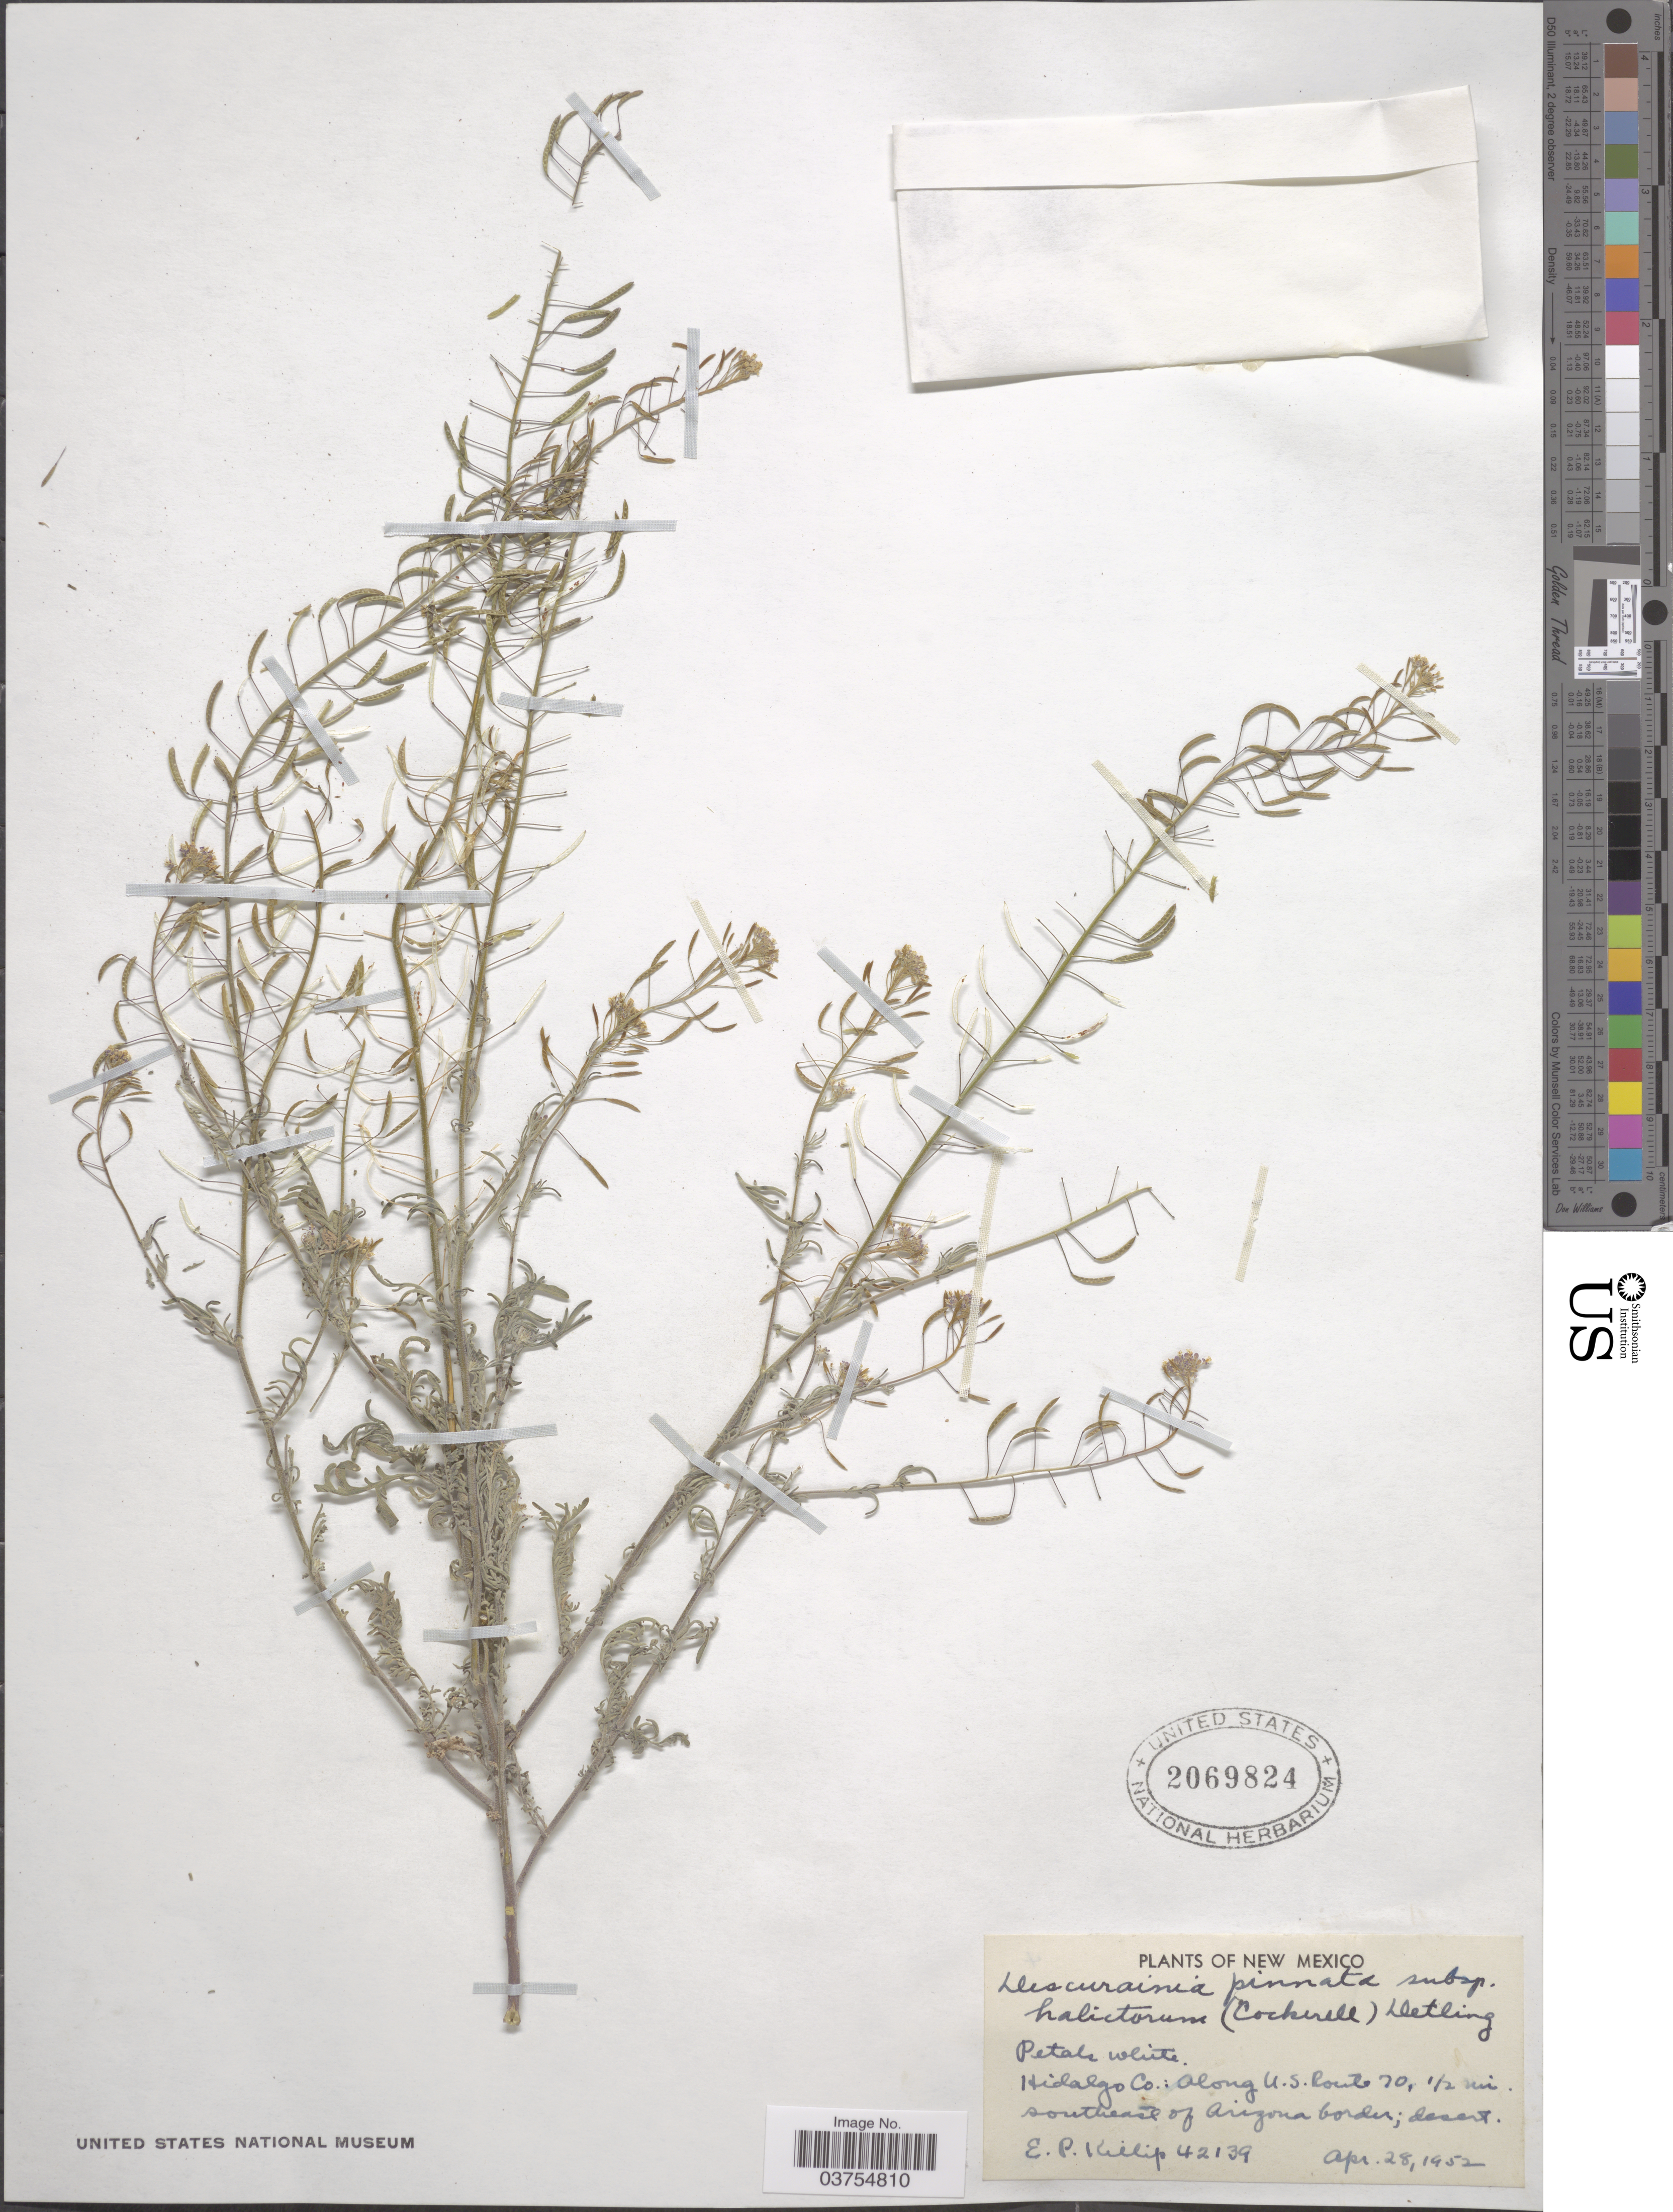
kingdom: Plantae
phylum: Tracheophyta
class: Magnoliopsida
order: Brassicales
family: Brassicaceae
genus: Descurainia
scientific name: Descurainia pinnata subsp. halictorum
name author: (Cockerell) Detling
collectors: E. P. Killip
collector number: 42139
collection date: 1952-04-28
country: United States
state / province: New Mexico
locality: Hidalgo Co.: Along U.S. route 70, ½ mi. southeast of Arizona border.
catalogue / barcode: US 2069824